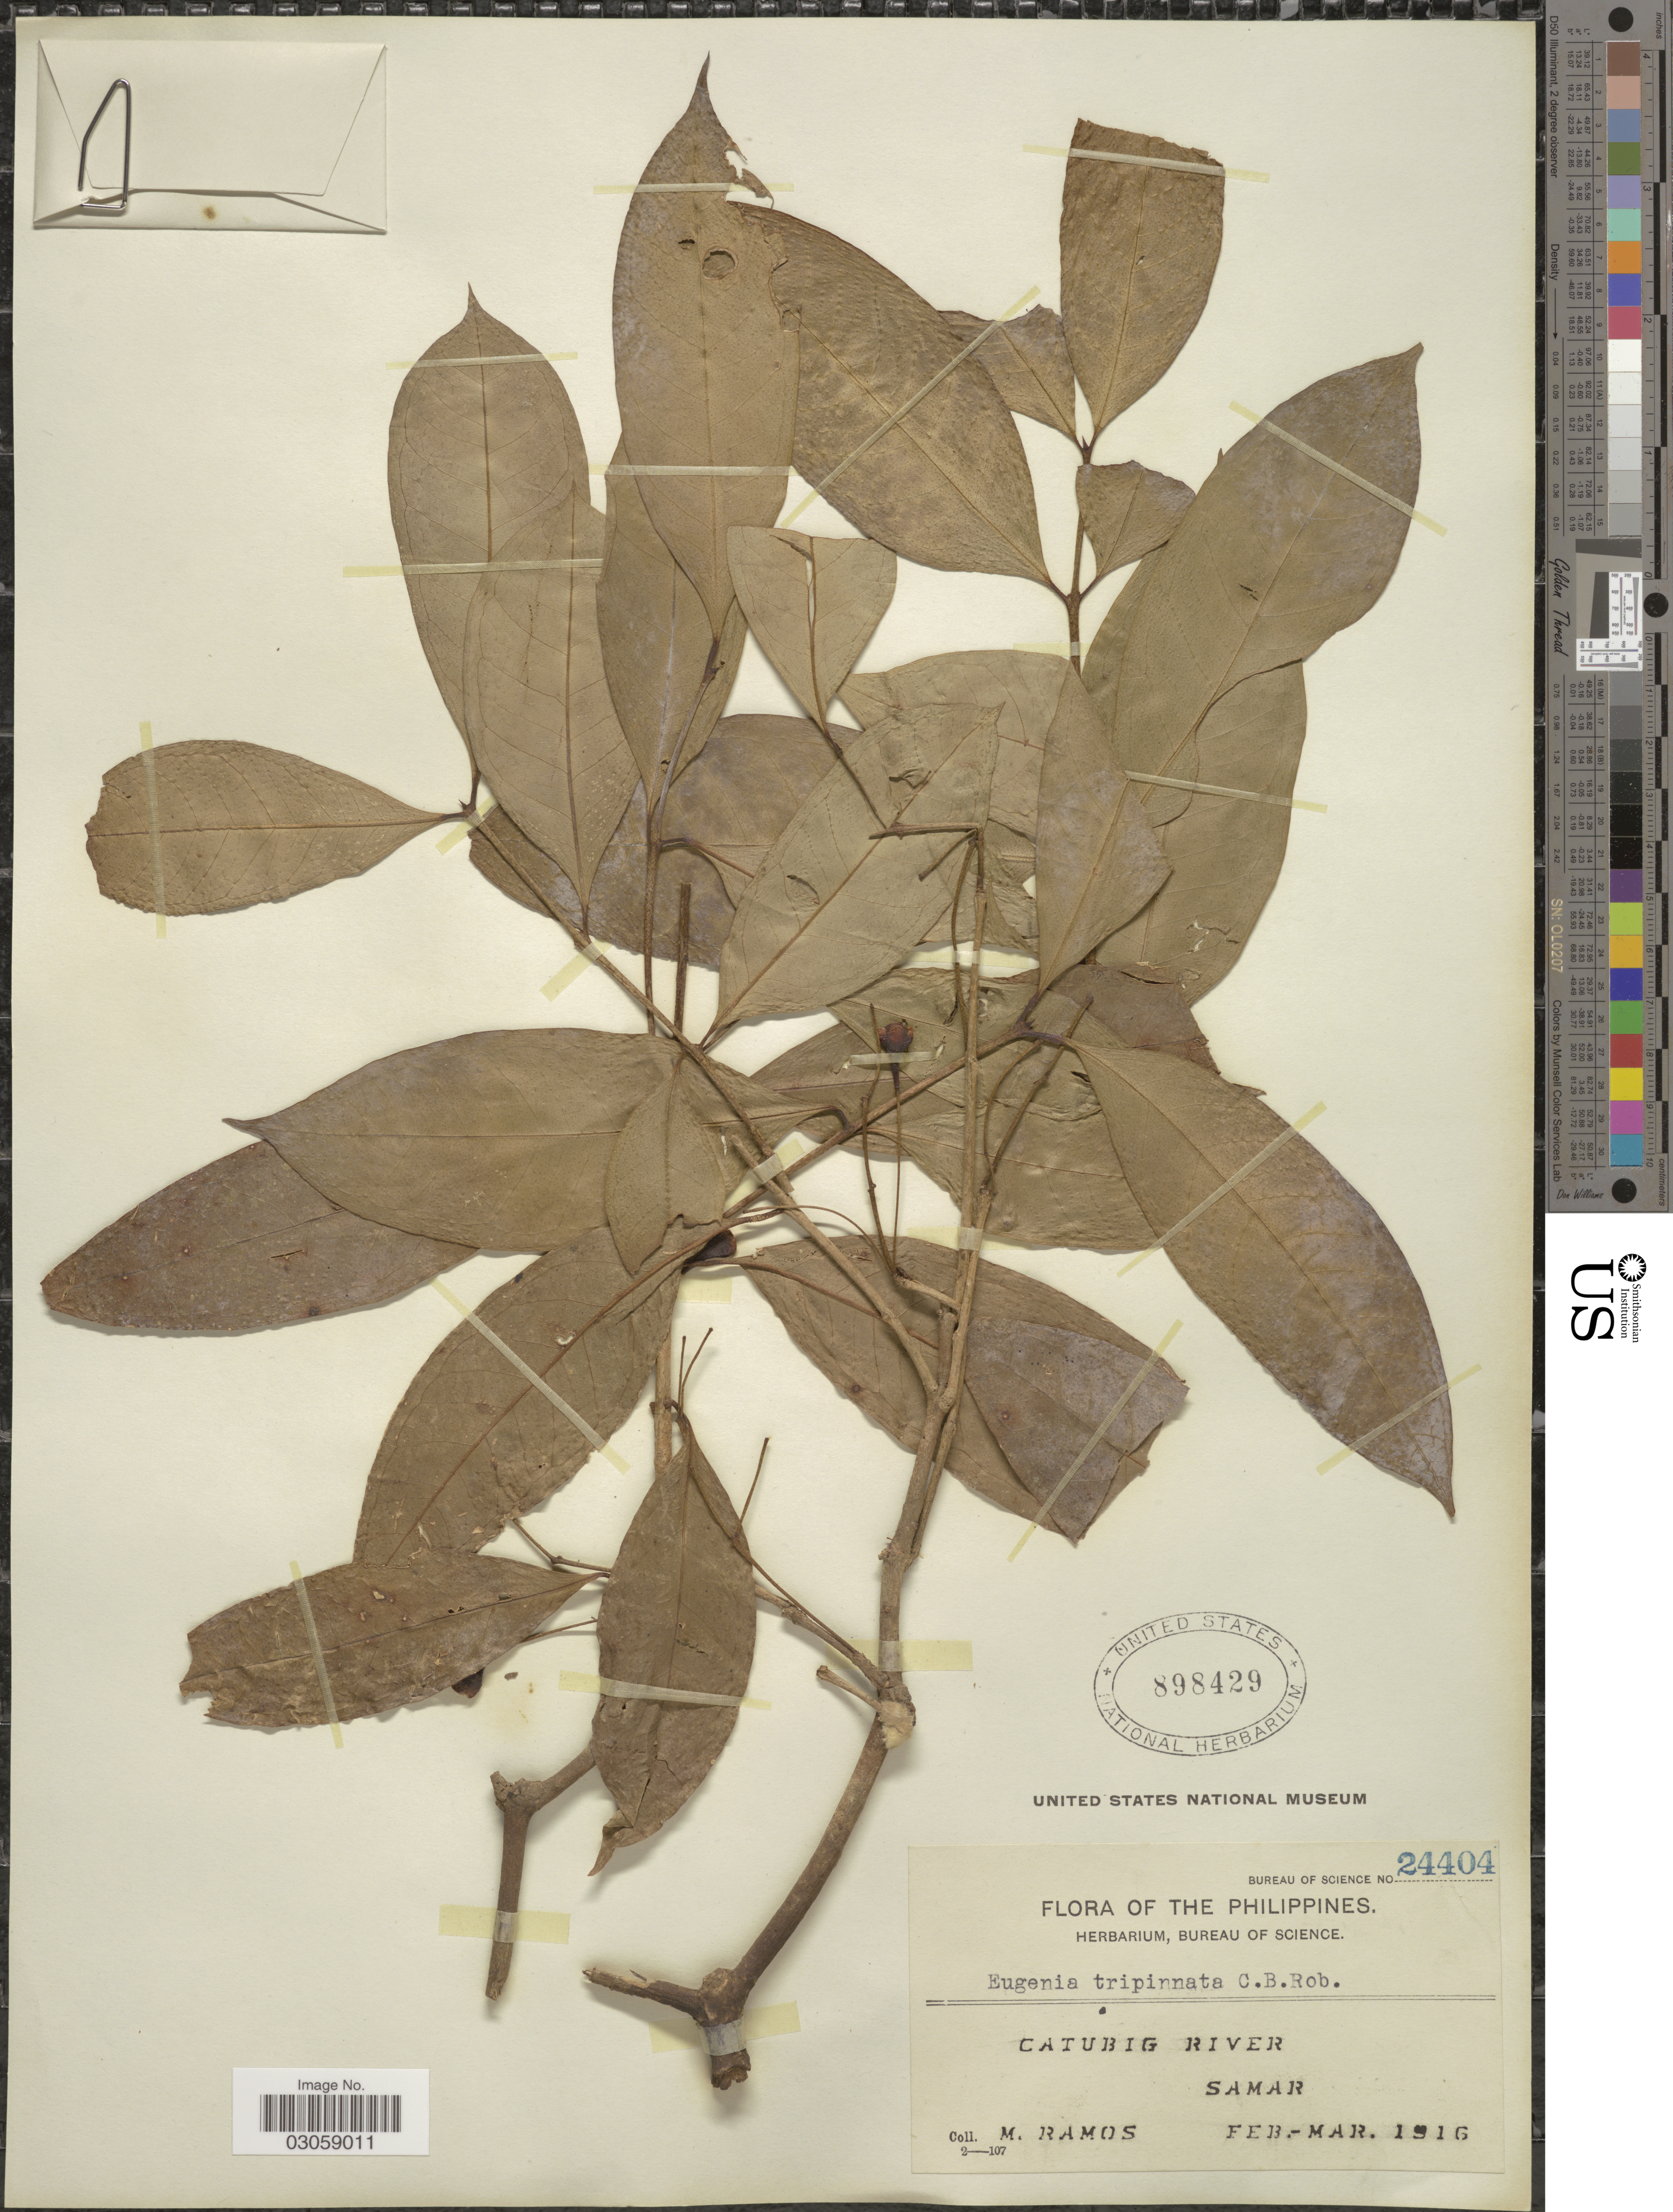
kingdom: Plantae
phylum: Tracheophyta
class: Magnoliopsida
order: Myrtales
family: Myrtaceae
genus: Syzygium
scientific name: Syzygium tripinnatum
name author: (Blanco) Merr.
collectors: M. Ramos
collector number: Bureau of science 24404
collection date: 1916-02/1916-03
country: Philippines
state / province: Eastern Visayas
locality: Catubig River, Samar.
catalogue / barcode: US 898429